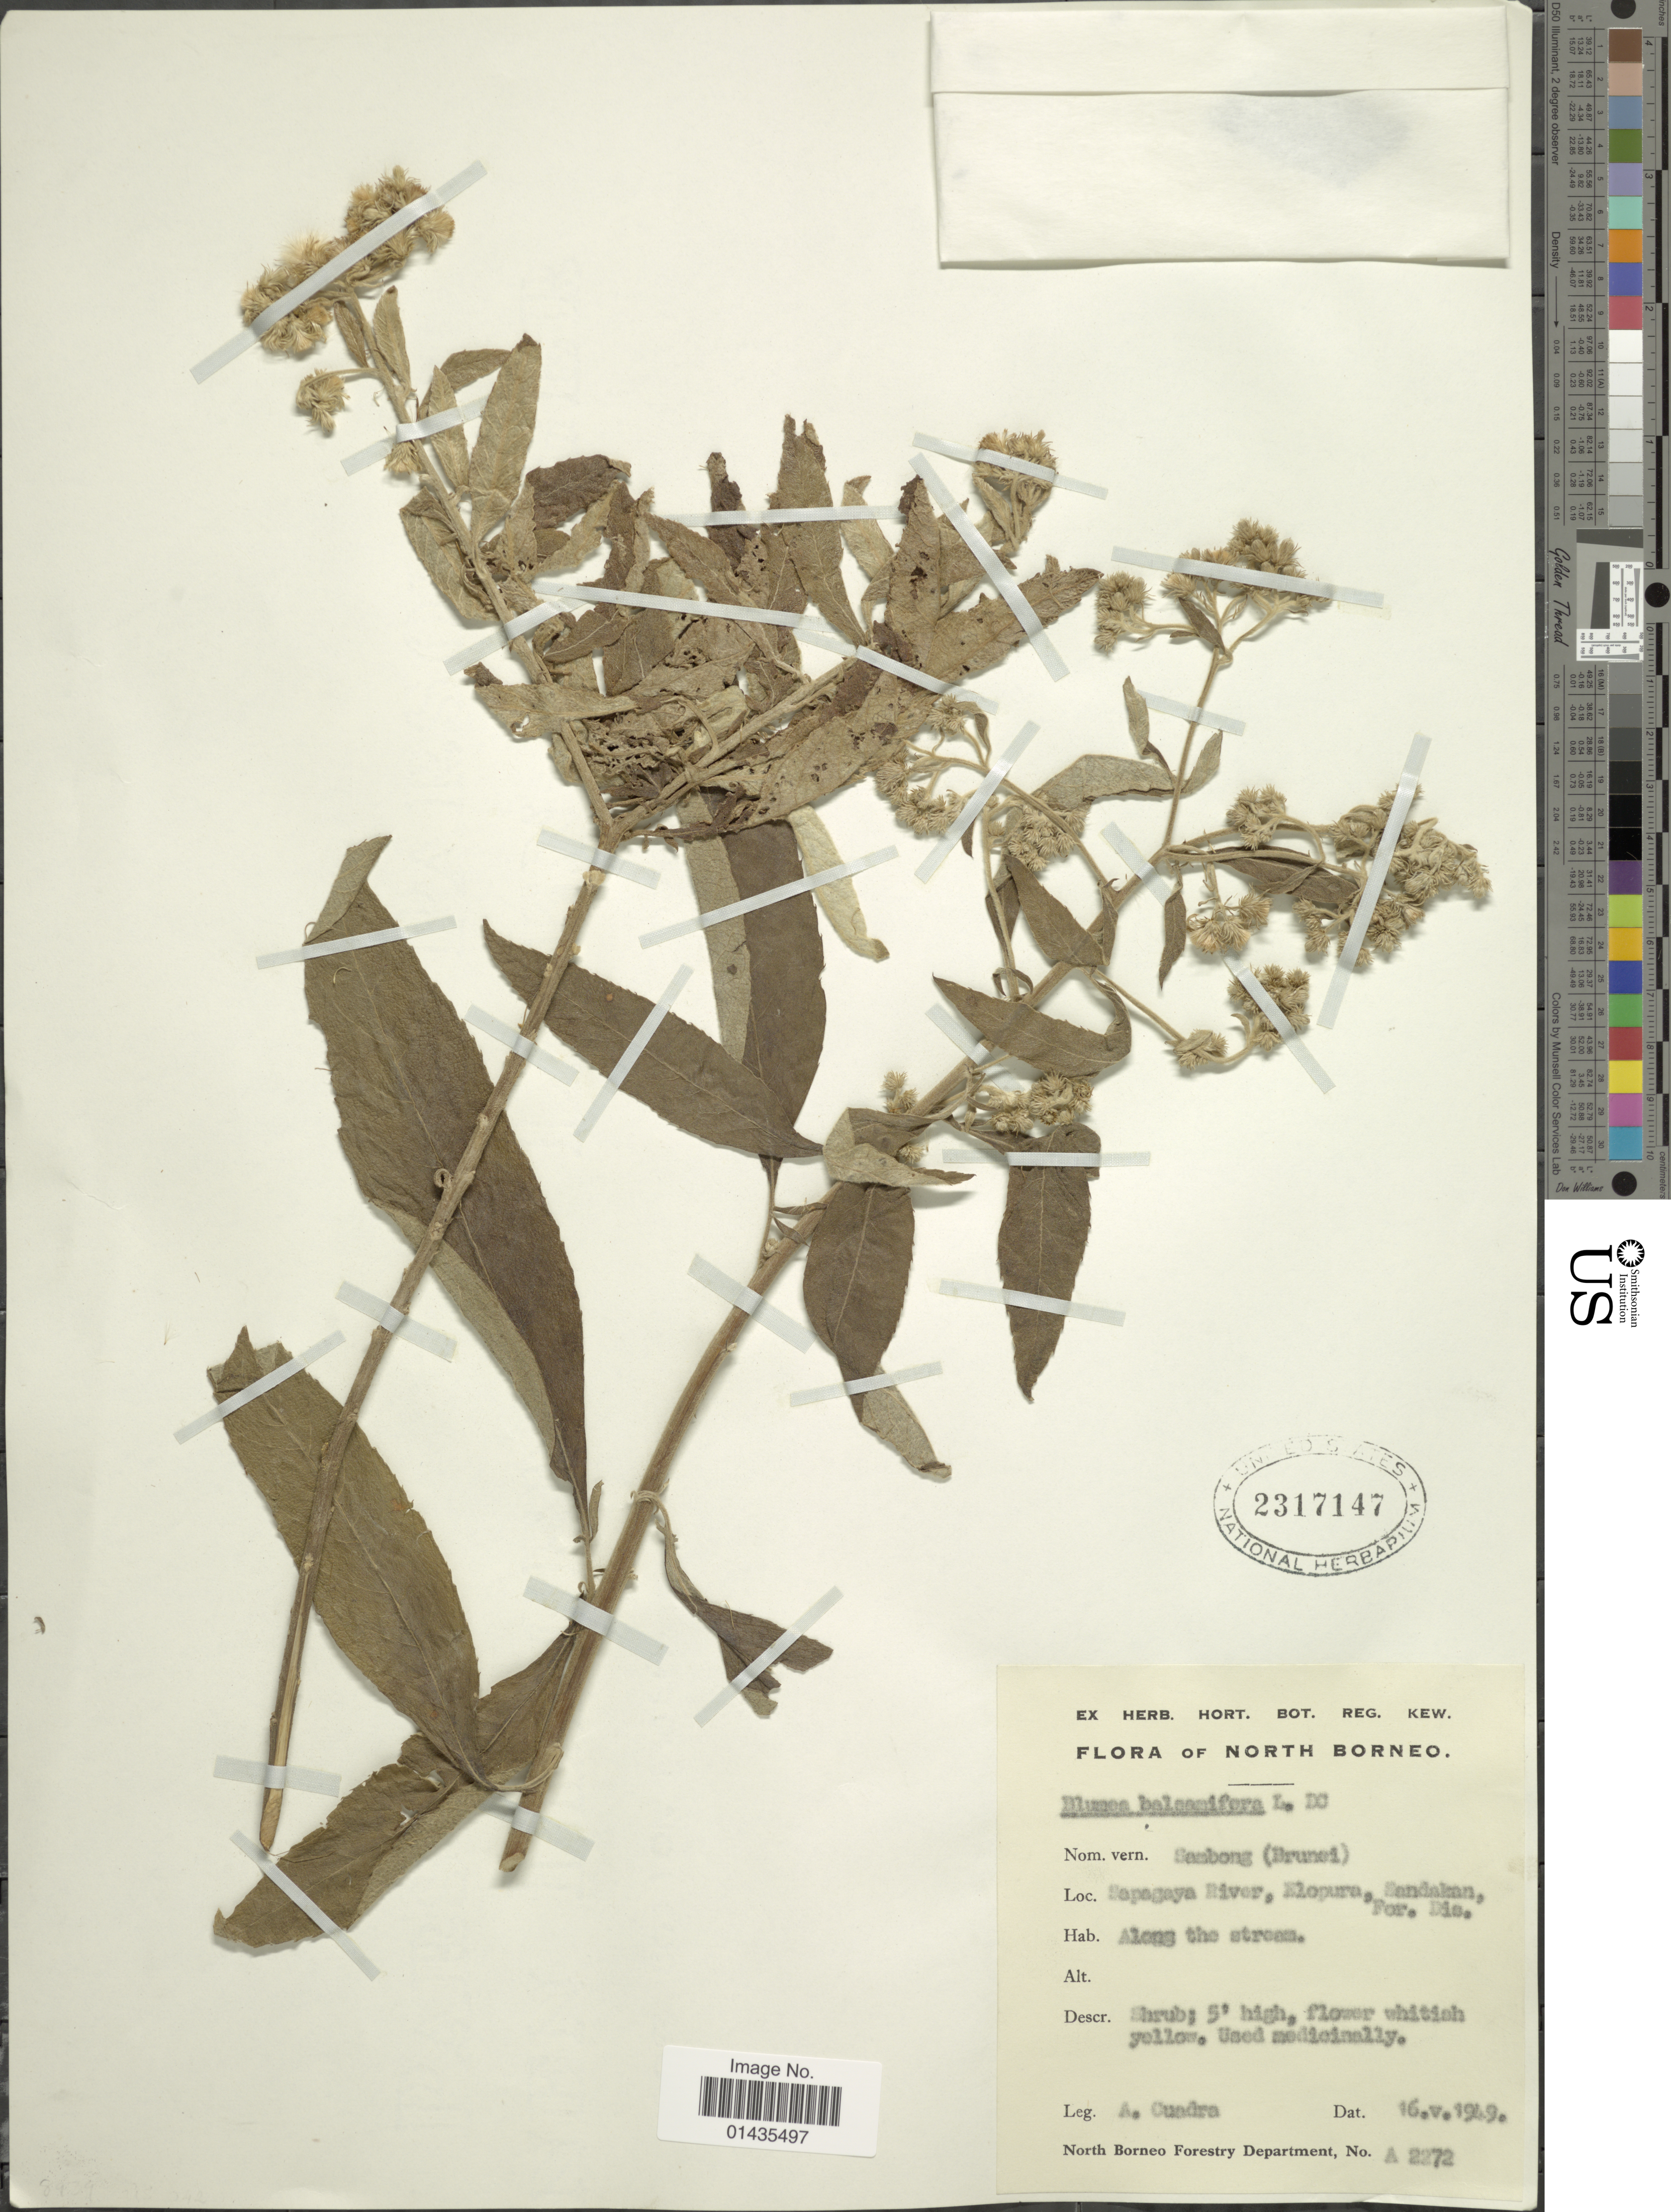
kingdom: Plantae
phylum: Tracheophyta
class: Magnoliopsida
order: Asterales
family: Asteraceae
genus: Blumea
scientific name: Blumea balsamifera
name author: (L.) DC.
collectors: A. Cuadra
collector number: A2272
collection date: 1949-05-16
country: Malaysia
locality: North Borneo, Sapagaya River, Klopura, Sandakan, For. Dis. [interpreted]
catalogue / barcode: US 2317147